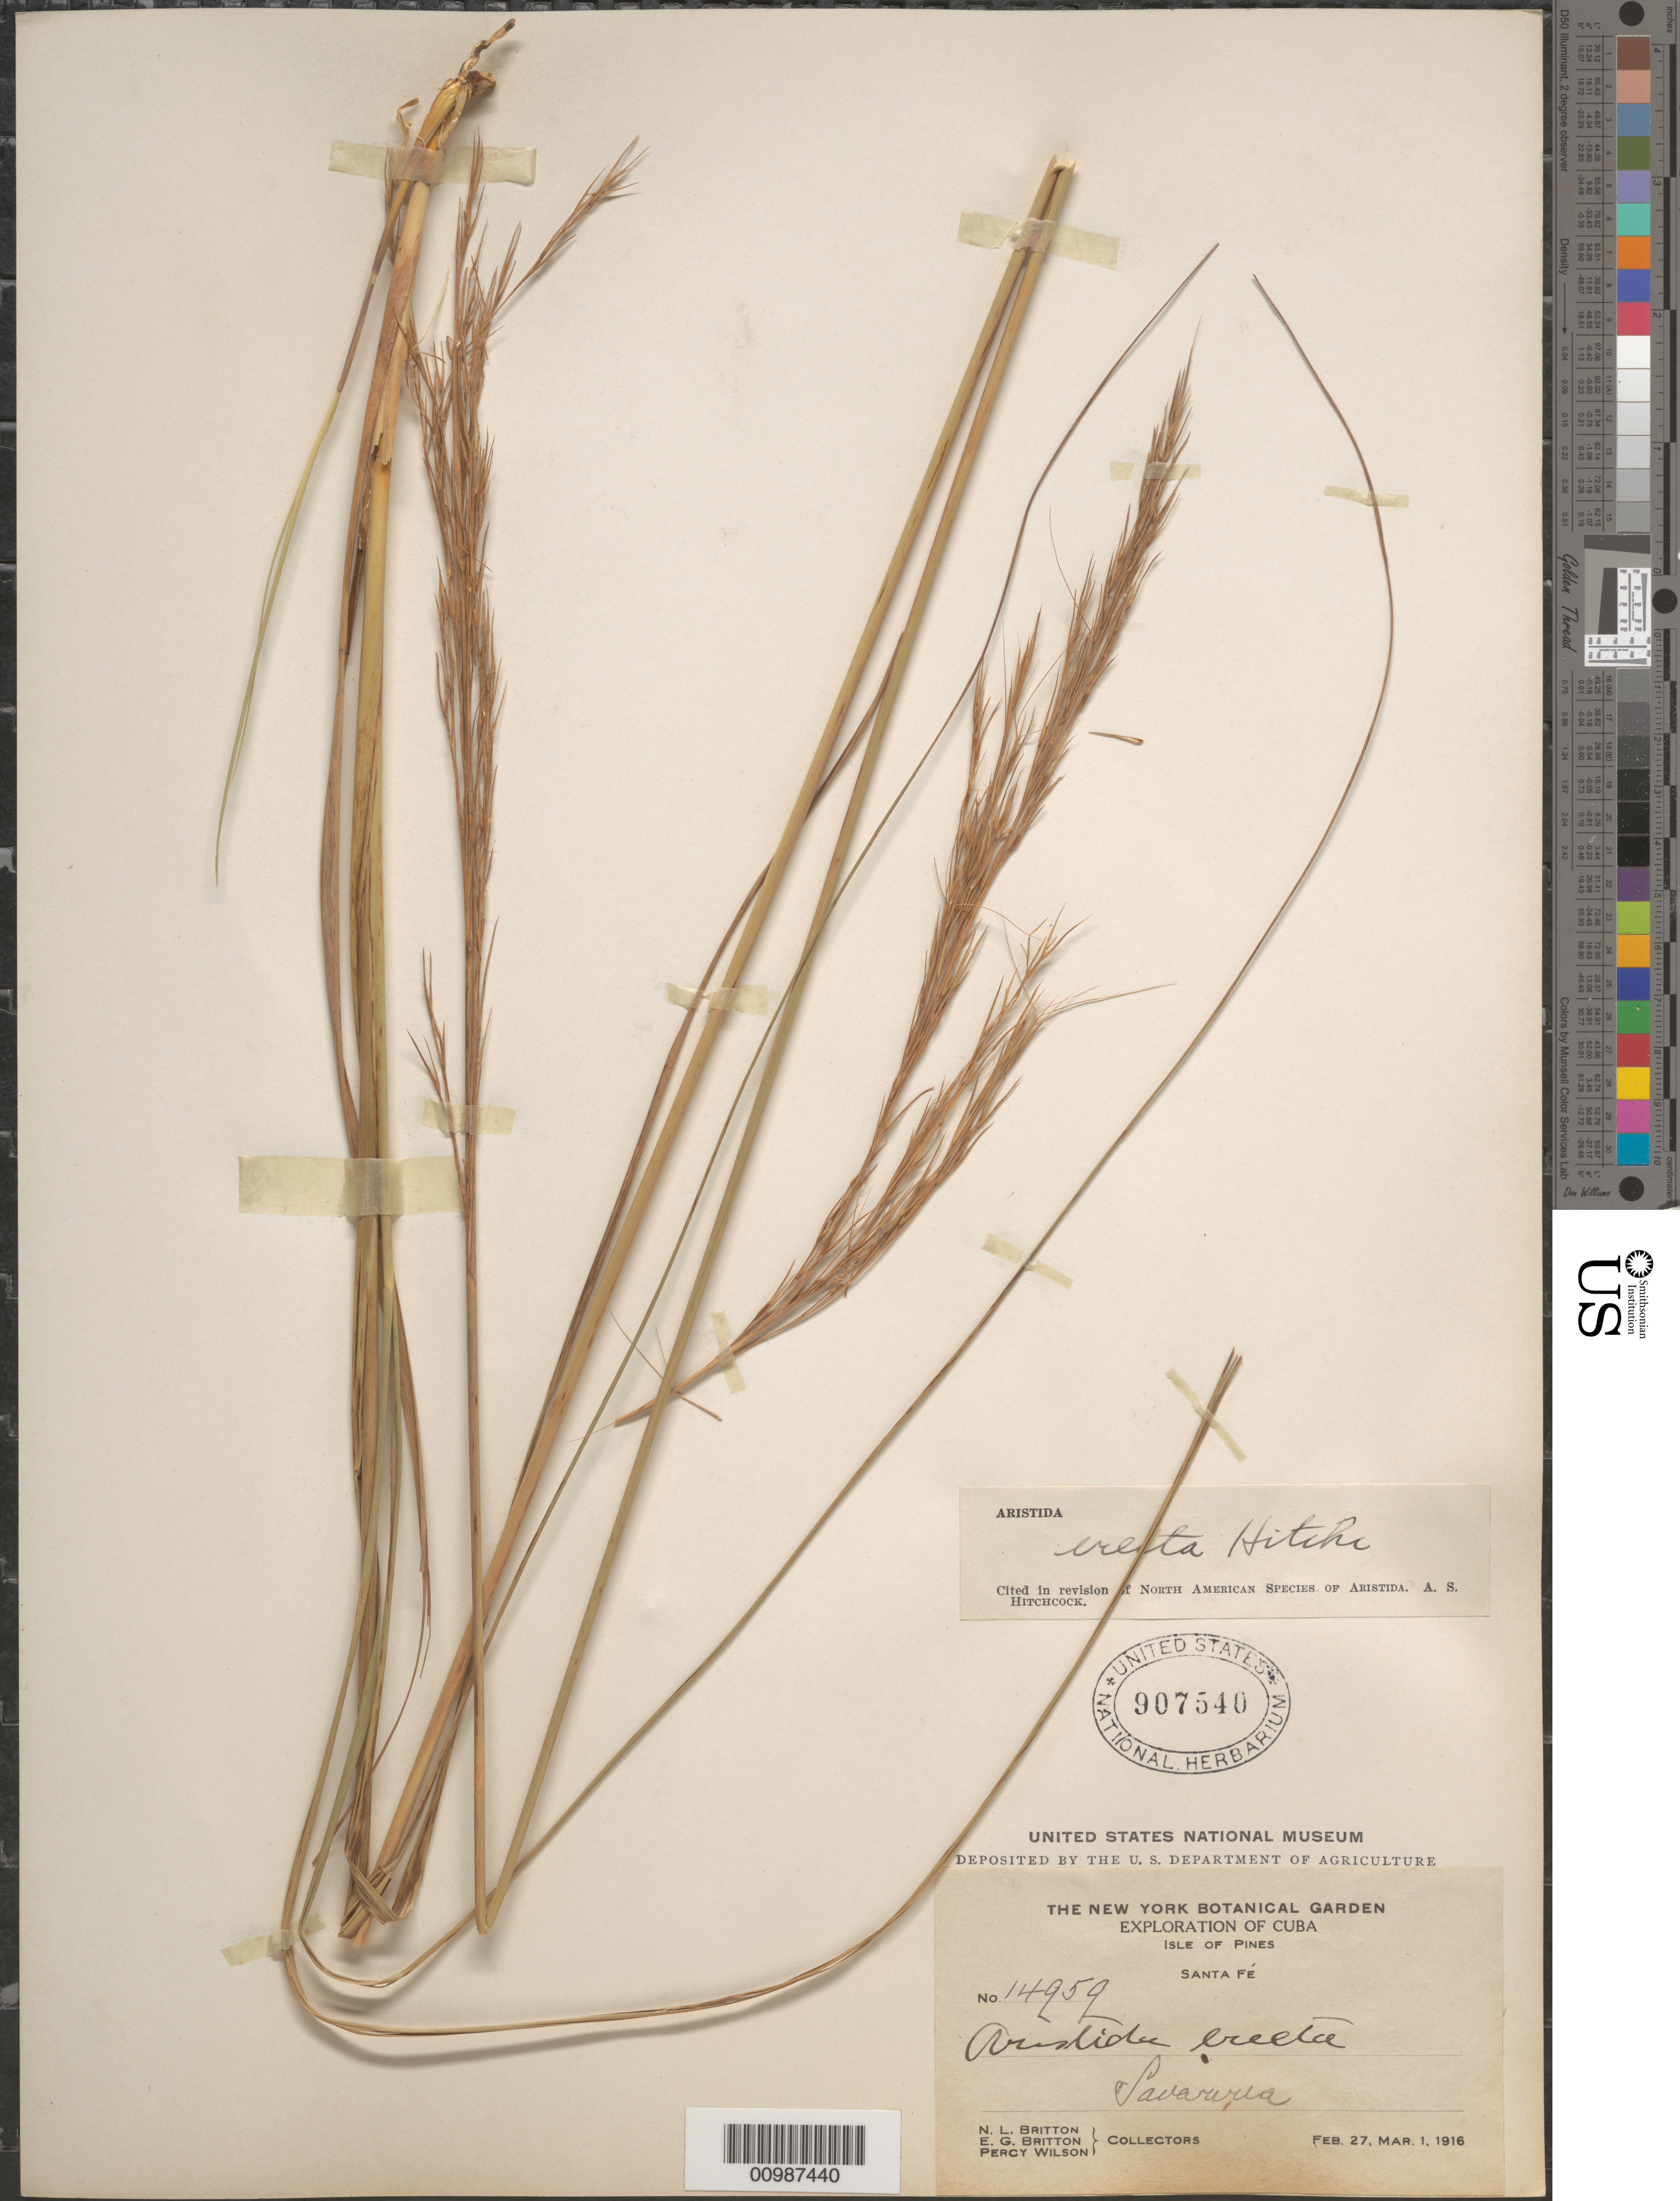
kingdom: Plantae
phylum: Tracheophyta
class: Liliopsida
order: Poales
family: Poaceae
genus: Aristida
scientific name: Aristida erecta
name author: Hitchc.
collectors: N. Britton, E. G. Britton & P. Wilson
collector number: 14959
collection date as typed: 27 Feb 1916 and01 Mar 1916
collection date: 1916-02-27,1916-03-01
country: Cuba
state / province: Isla de la Juventud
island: Isla de la Juventud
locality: [Isle of Pines], Santa Fe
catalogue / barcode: US 907540